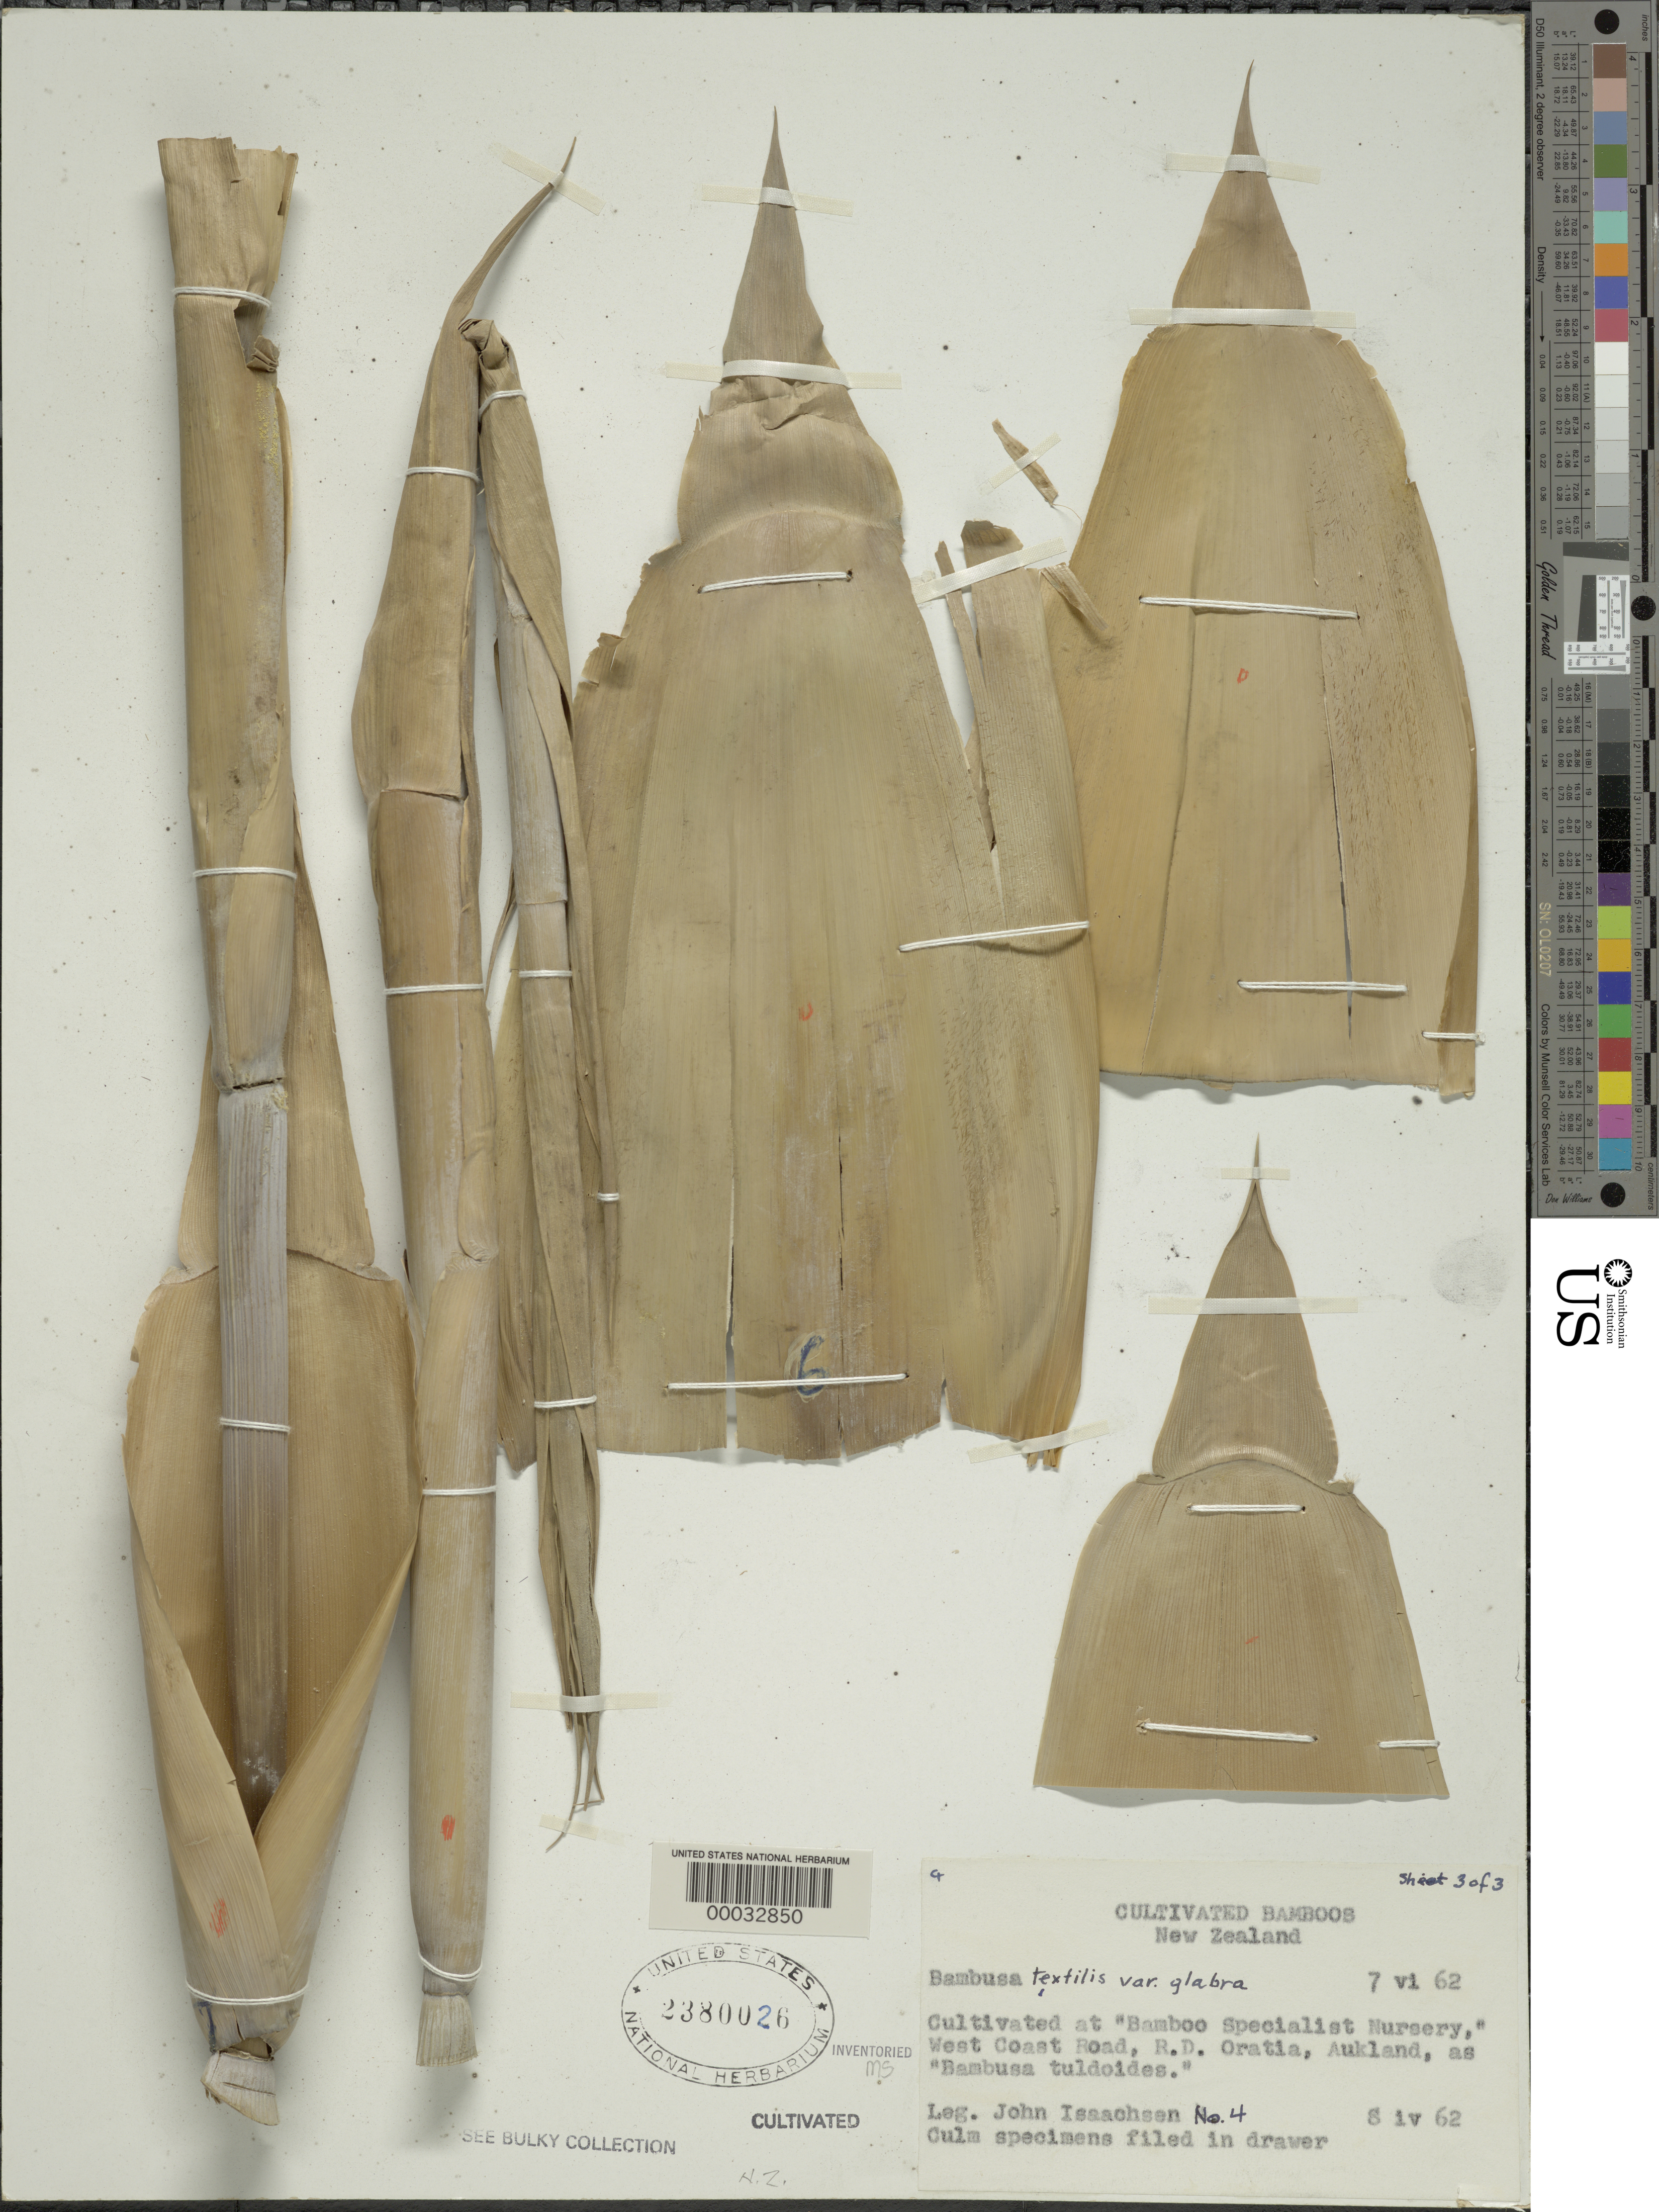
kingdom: Plantae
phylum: Tracheophyta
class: Liliopsida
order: Poales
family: Poaceae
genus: Bambusa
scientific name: Bambusa textilis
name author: McClure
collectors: J. Isaachsen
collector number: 4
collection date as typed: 08 Apr 1962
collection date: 1962-04-08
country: New Zealand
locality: Aukland, oratia, bamboo specialist nursery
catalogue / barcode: US 2380026